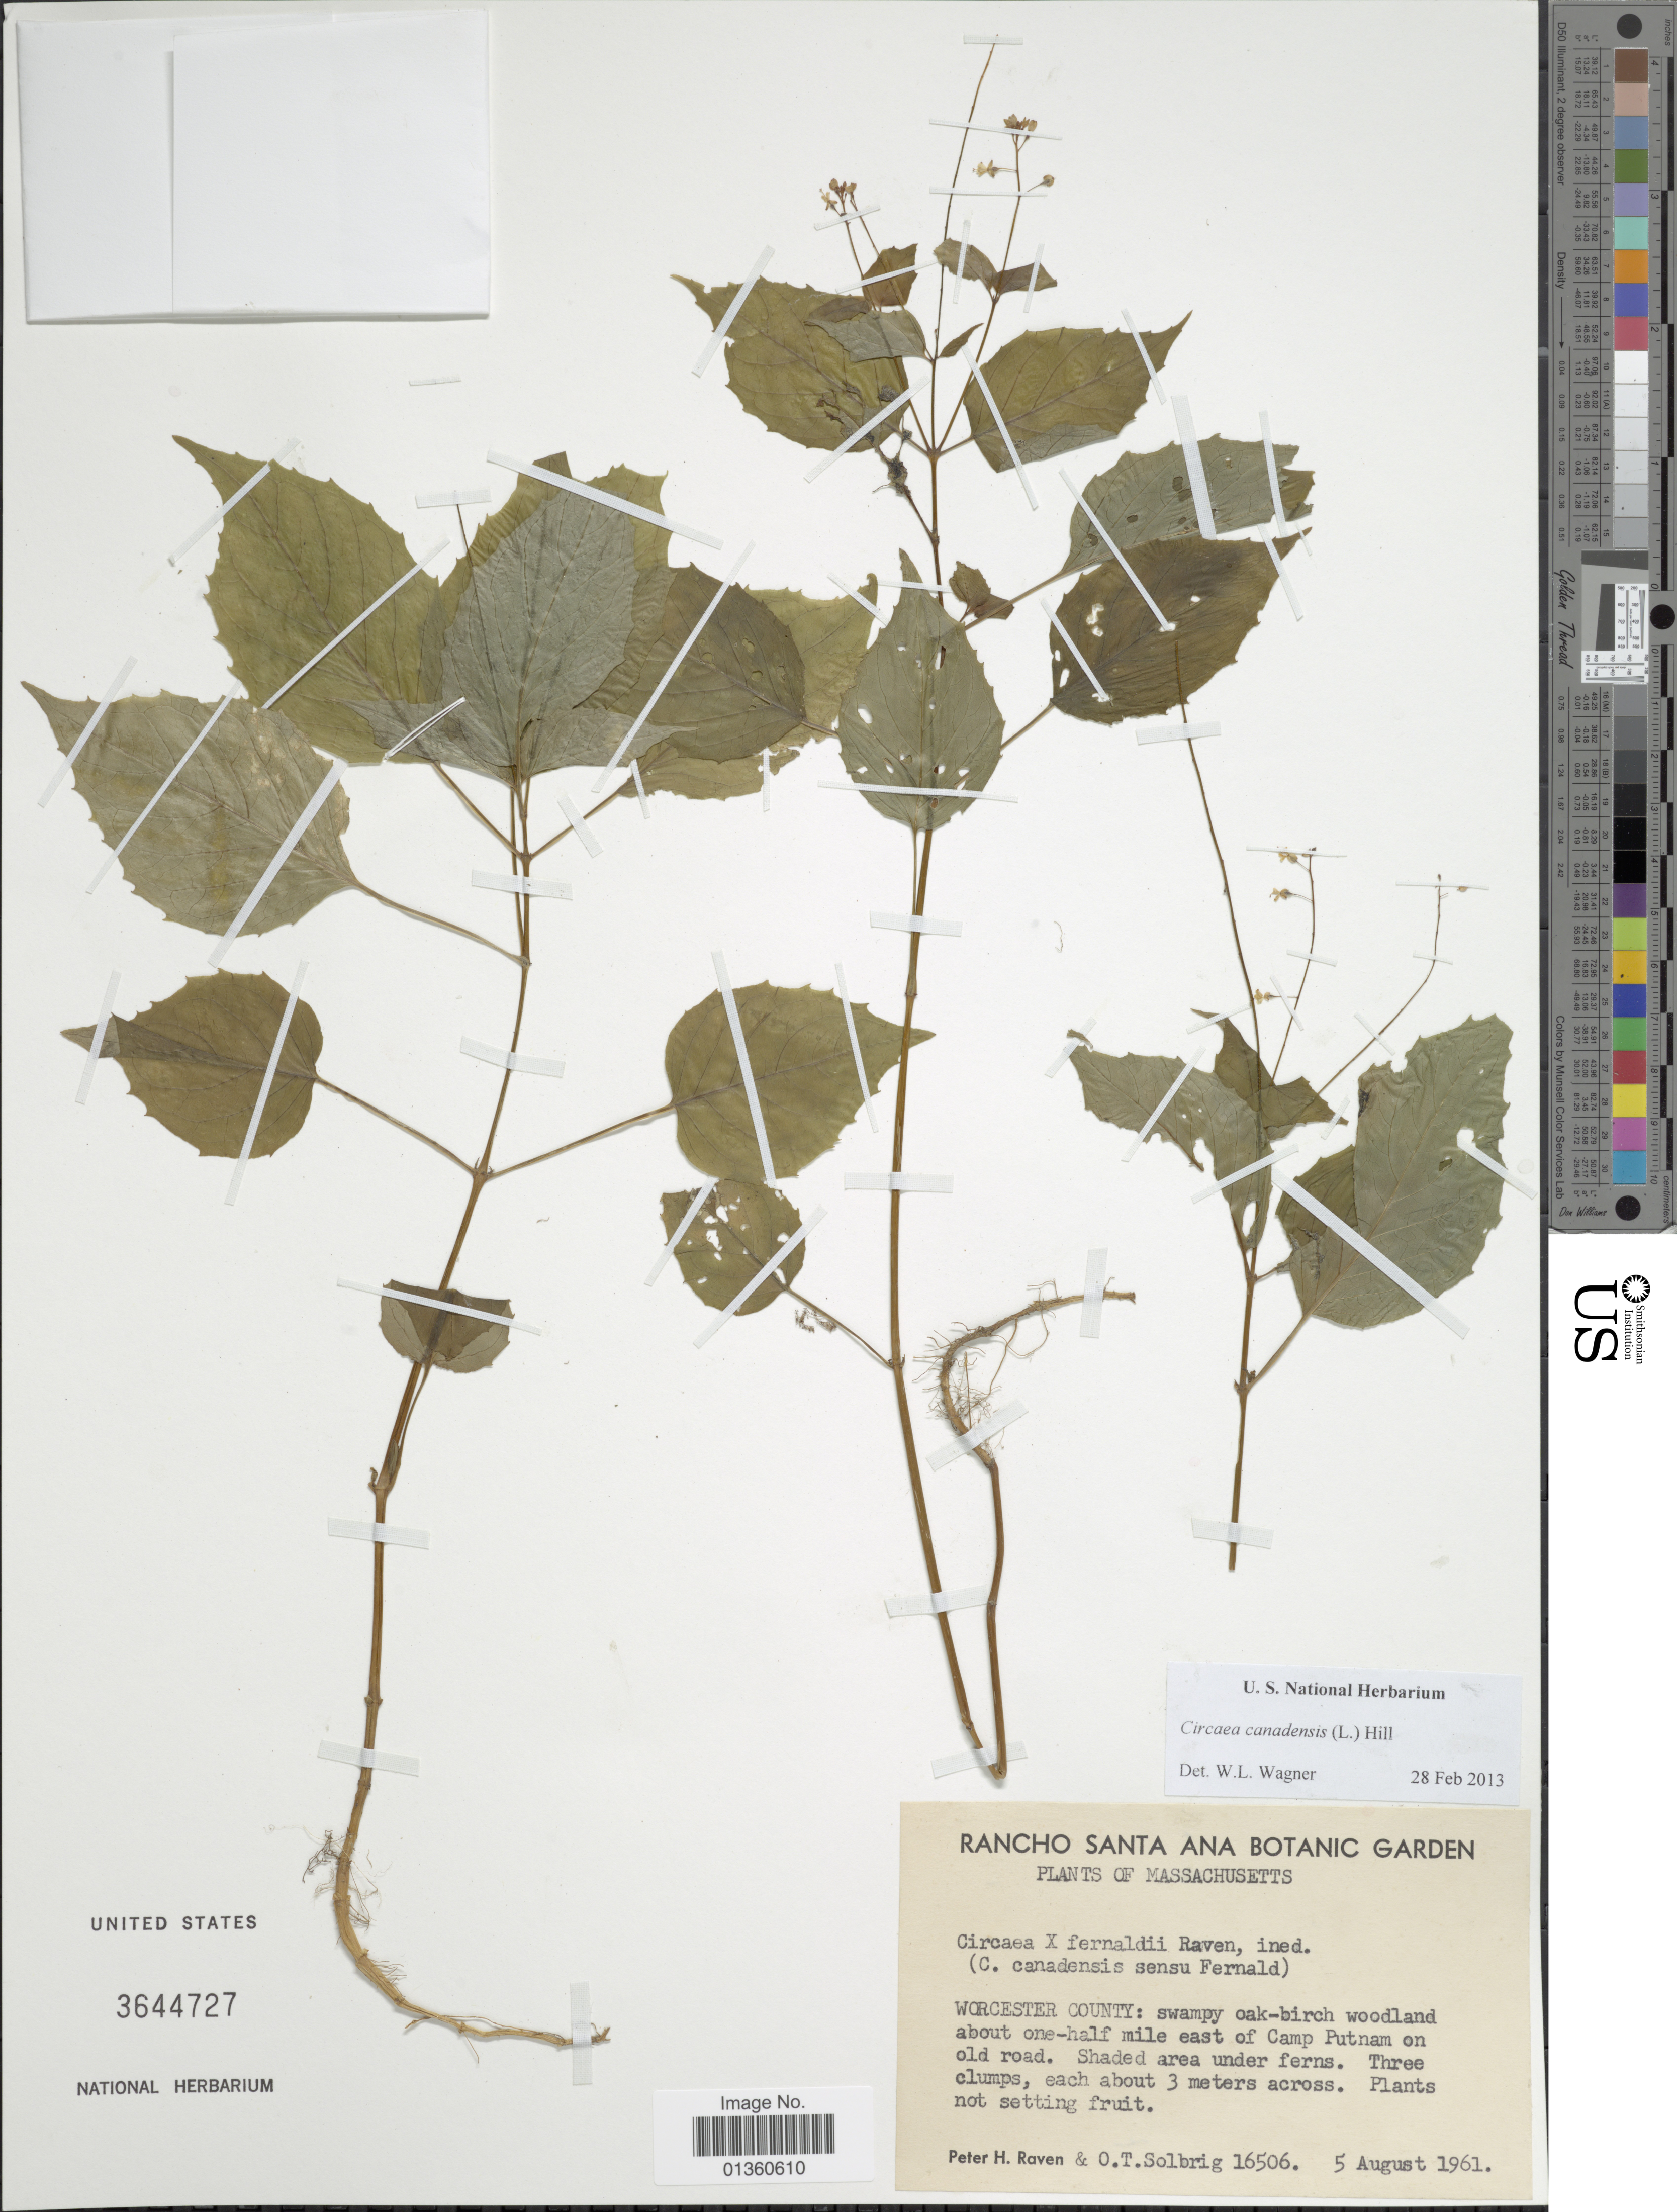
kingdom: Plantae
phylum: Tracheophyta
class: Magnoliopsida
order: Myrtales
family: Onagraceae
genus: Circaea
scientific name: Circaea canadensis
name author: (L.) Hill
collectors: P. Raven & O. T. Solbrig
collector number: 16506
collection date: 1961-08-05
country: United States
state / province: Massachusetts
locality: Worcester County: swampy oak-birch woodland about one-half mile east of Camp Putnam on old road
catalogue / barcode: US 3644727